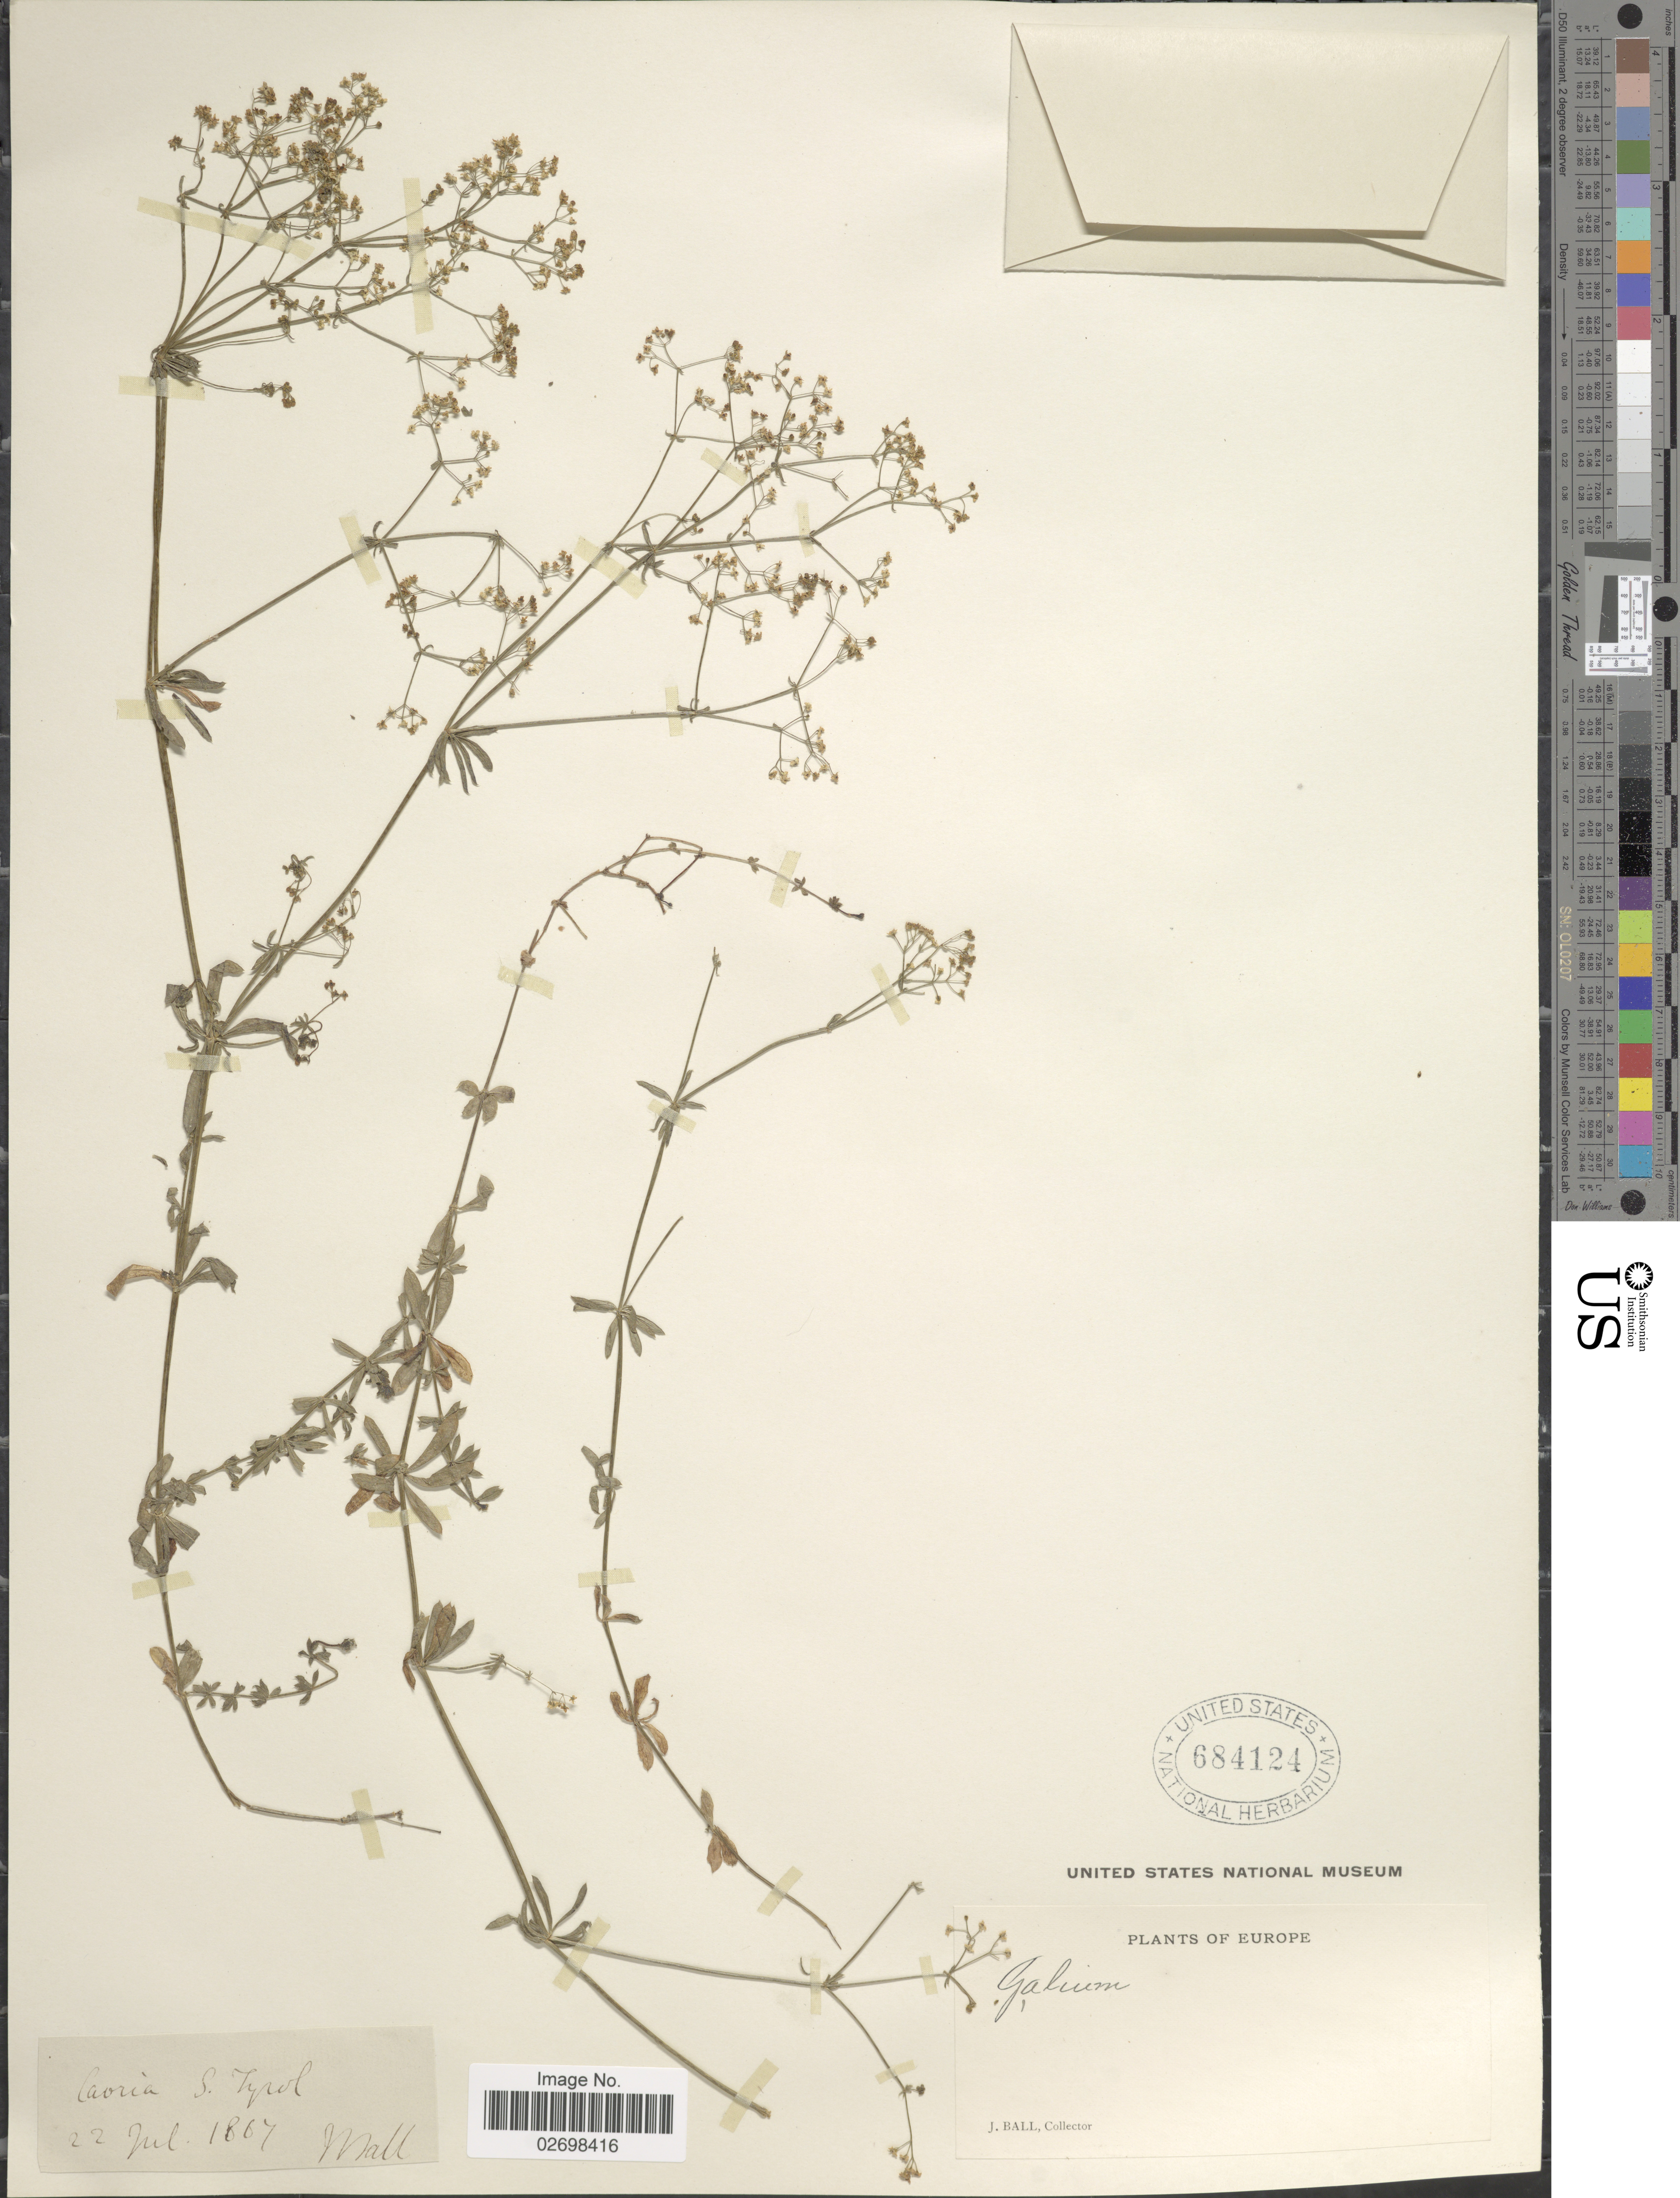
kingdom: Plantae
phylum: Tracheophyta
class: Magnoliopsida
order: Gentianales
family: Rubiaceae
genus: Galium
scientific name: Galium sp.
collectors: J. Ball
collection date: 1867-07-22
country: Italy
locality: Caoria S.Tyrol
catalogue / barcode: US 684124